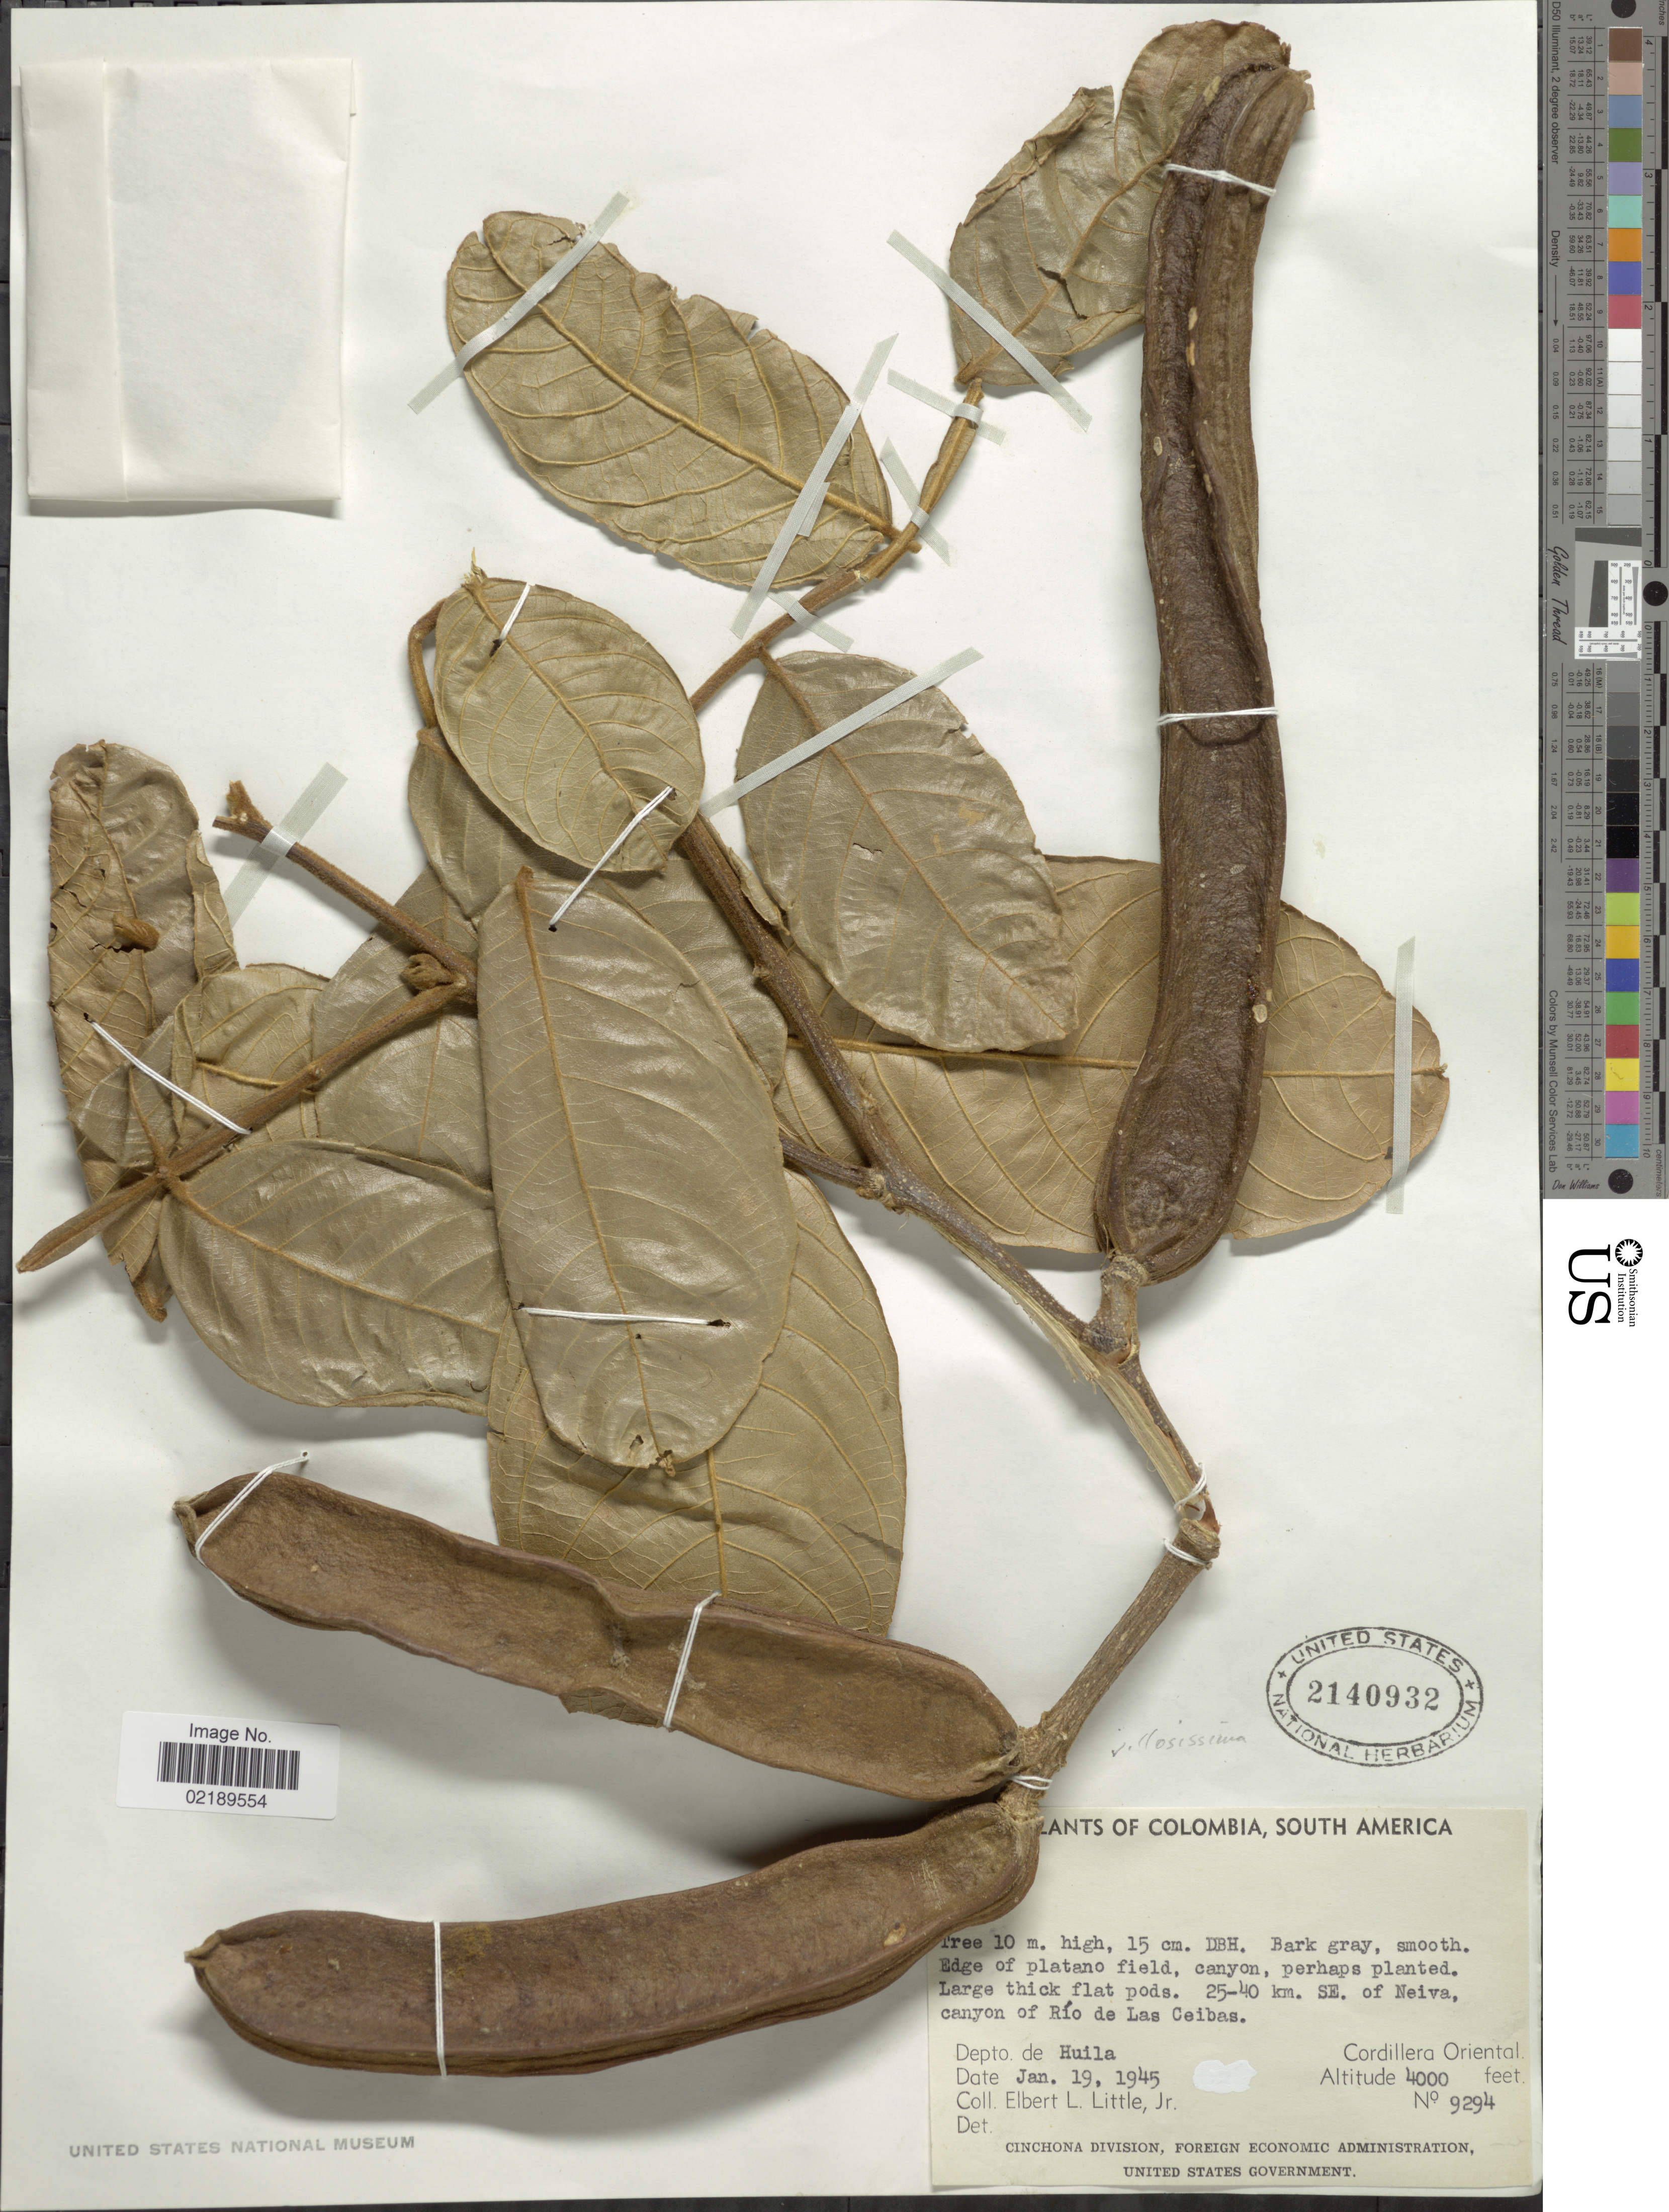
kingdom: Plantae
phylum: Tracheophyta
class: Magnoliopsida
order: Fabales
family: Fabaceae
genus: Inga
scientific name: Inga sapindoides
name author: Willd.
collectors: E. L. Little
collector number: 9294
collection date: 1945-01-19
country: Colombia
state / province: Huila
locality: Edge of platano field, canyon, 25-40 km. SE. of Neiva, canyon of Rio de Las Ceibas, Cordillera Oriental.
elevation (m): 1219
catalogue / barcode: US 2140932